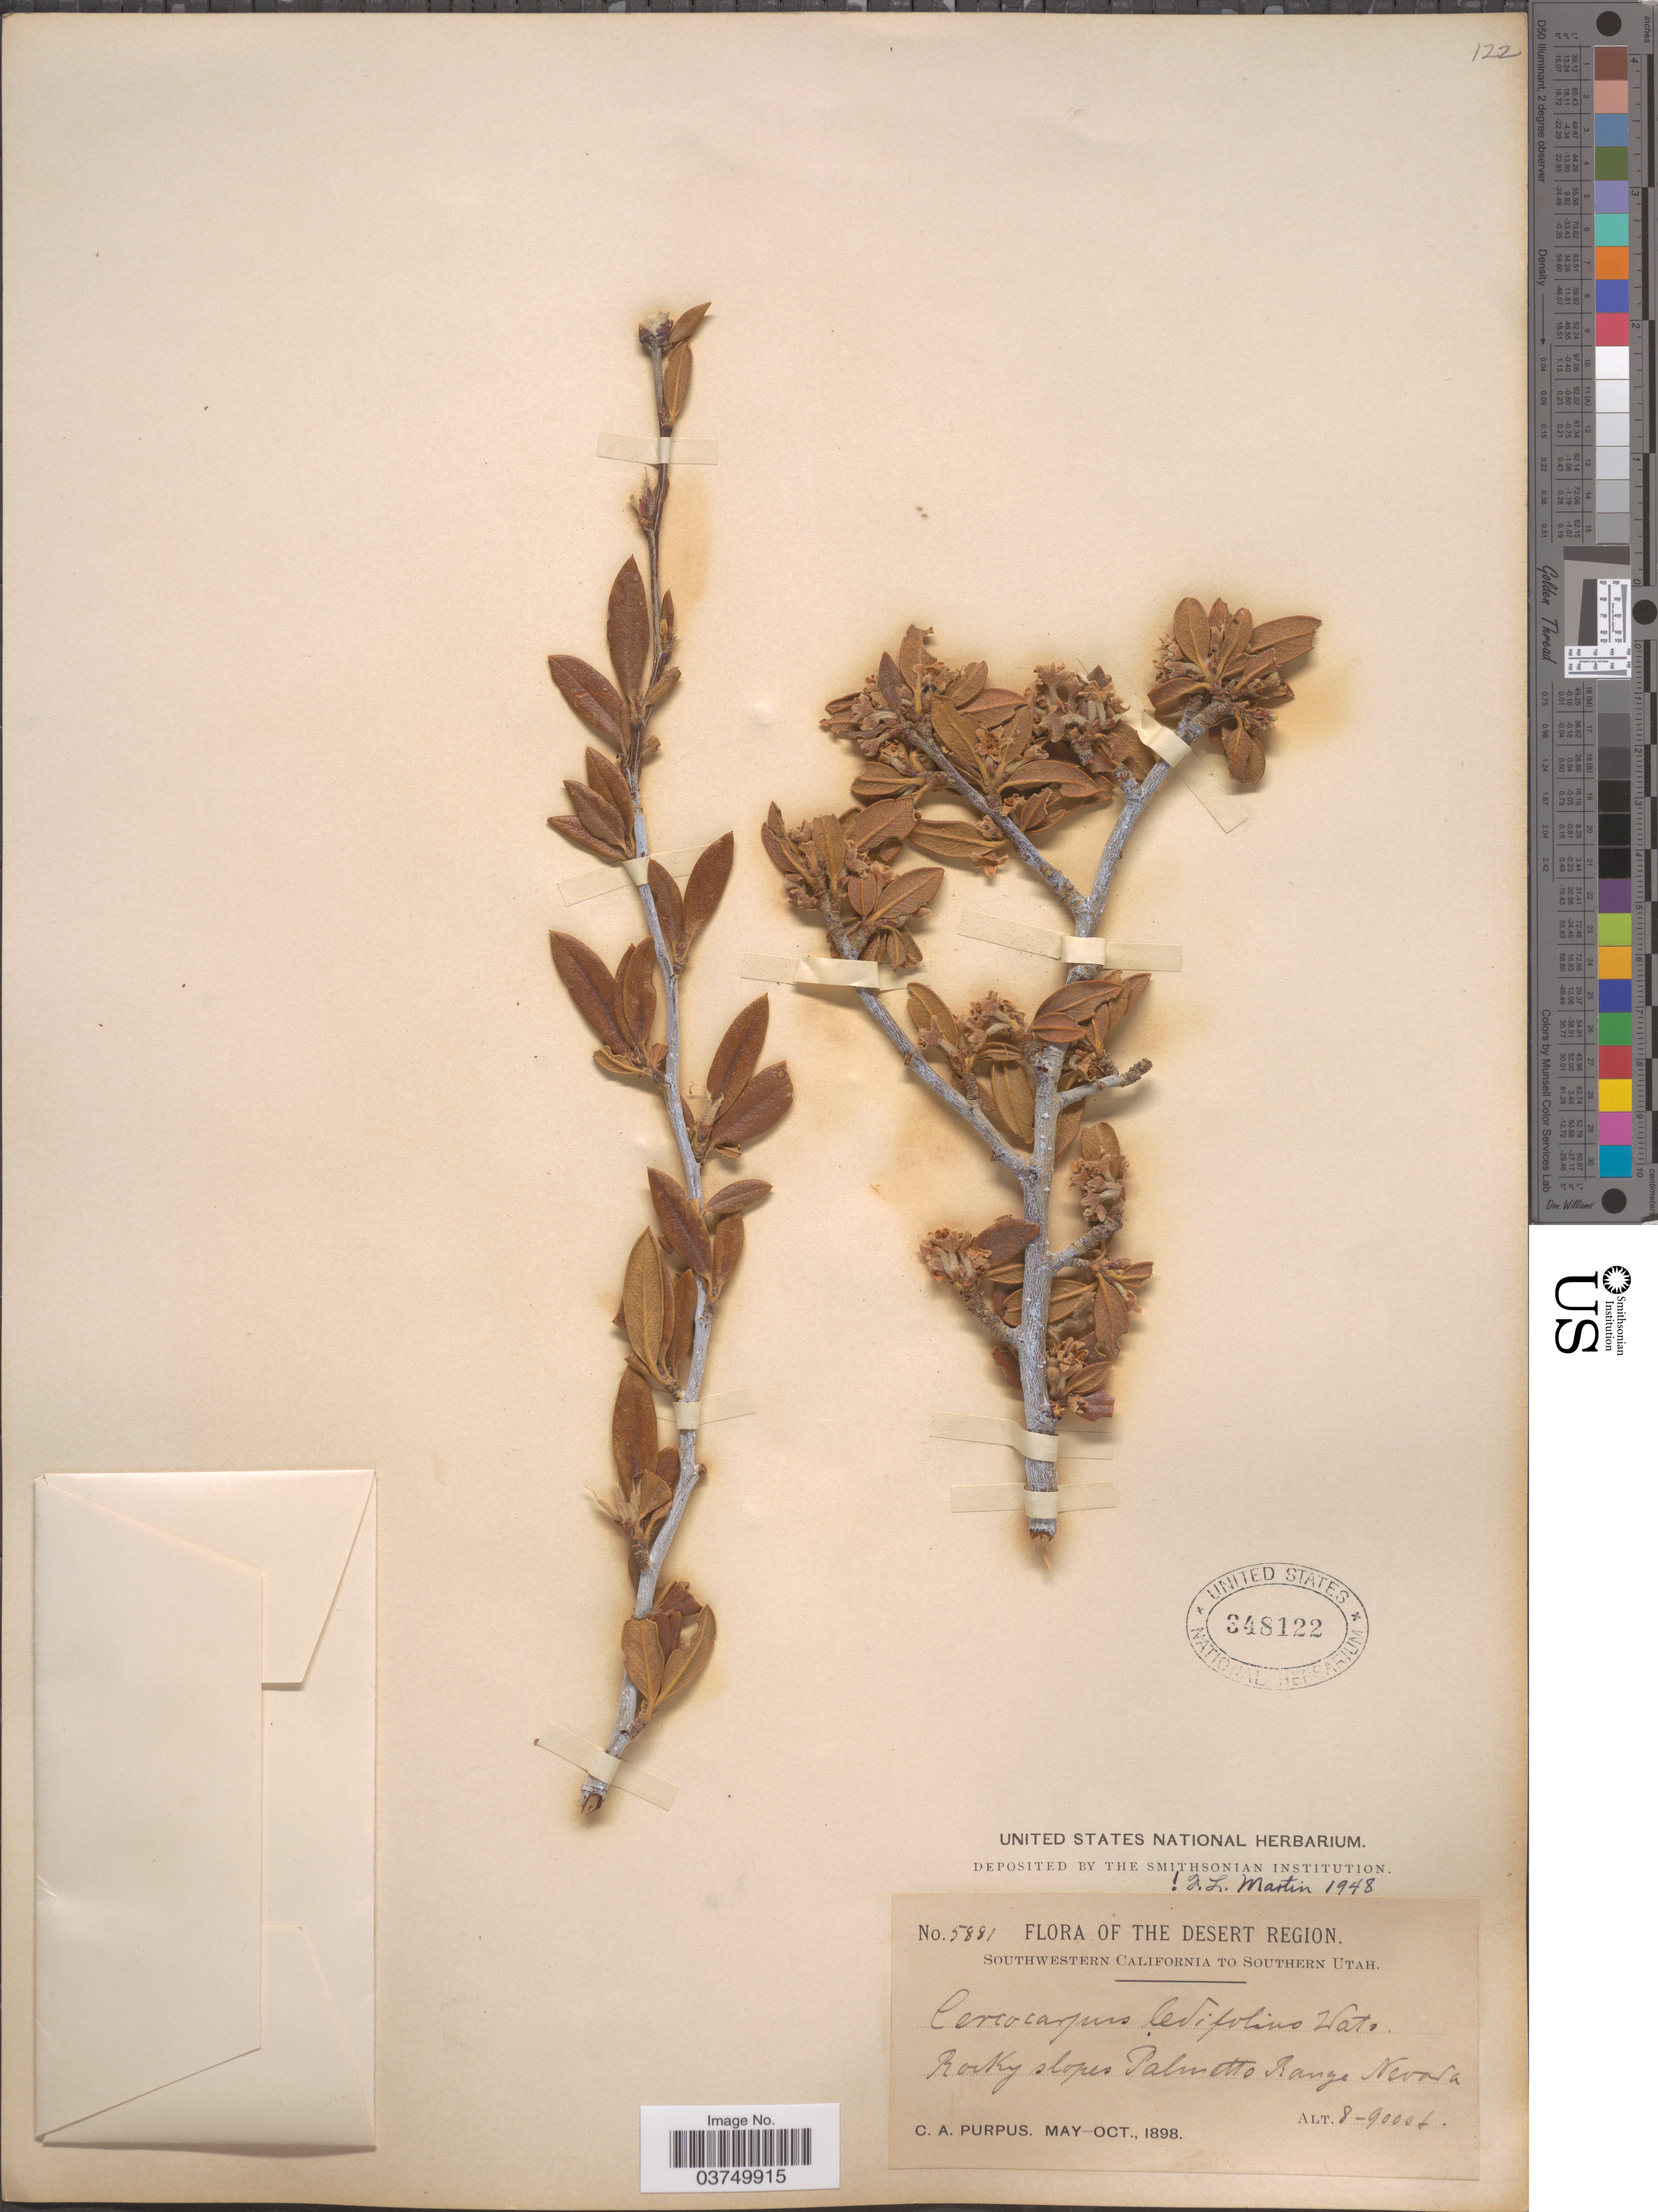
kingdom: Plantae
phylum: Tracheophyta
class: Magnoliopsida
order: Rosales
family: Rosaceae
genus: Cercocarpus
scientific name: Cercocarpus ledifolius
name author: Nutt.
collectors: C. A. Purpus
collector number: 5881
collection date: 1898-05/1898-10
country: United States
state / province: Nevada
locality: Desert Region. Rocky slopes Palmetto Range.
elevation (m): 2438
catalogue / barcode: US 348122